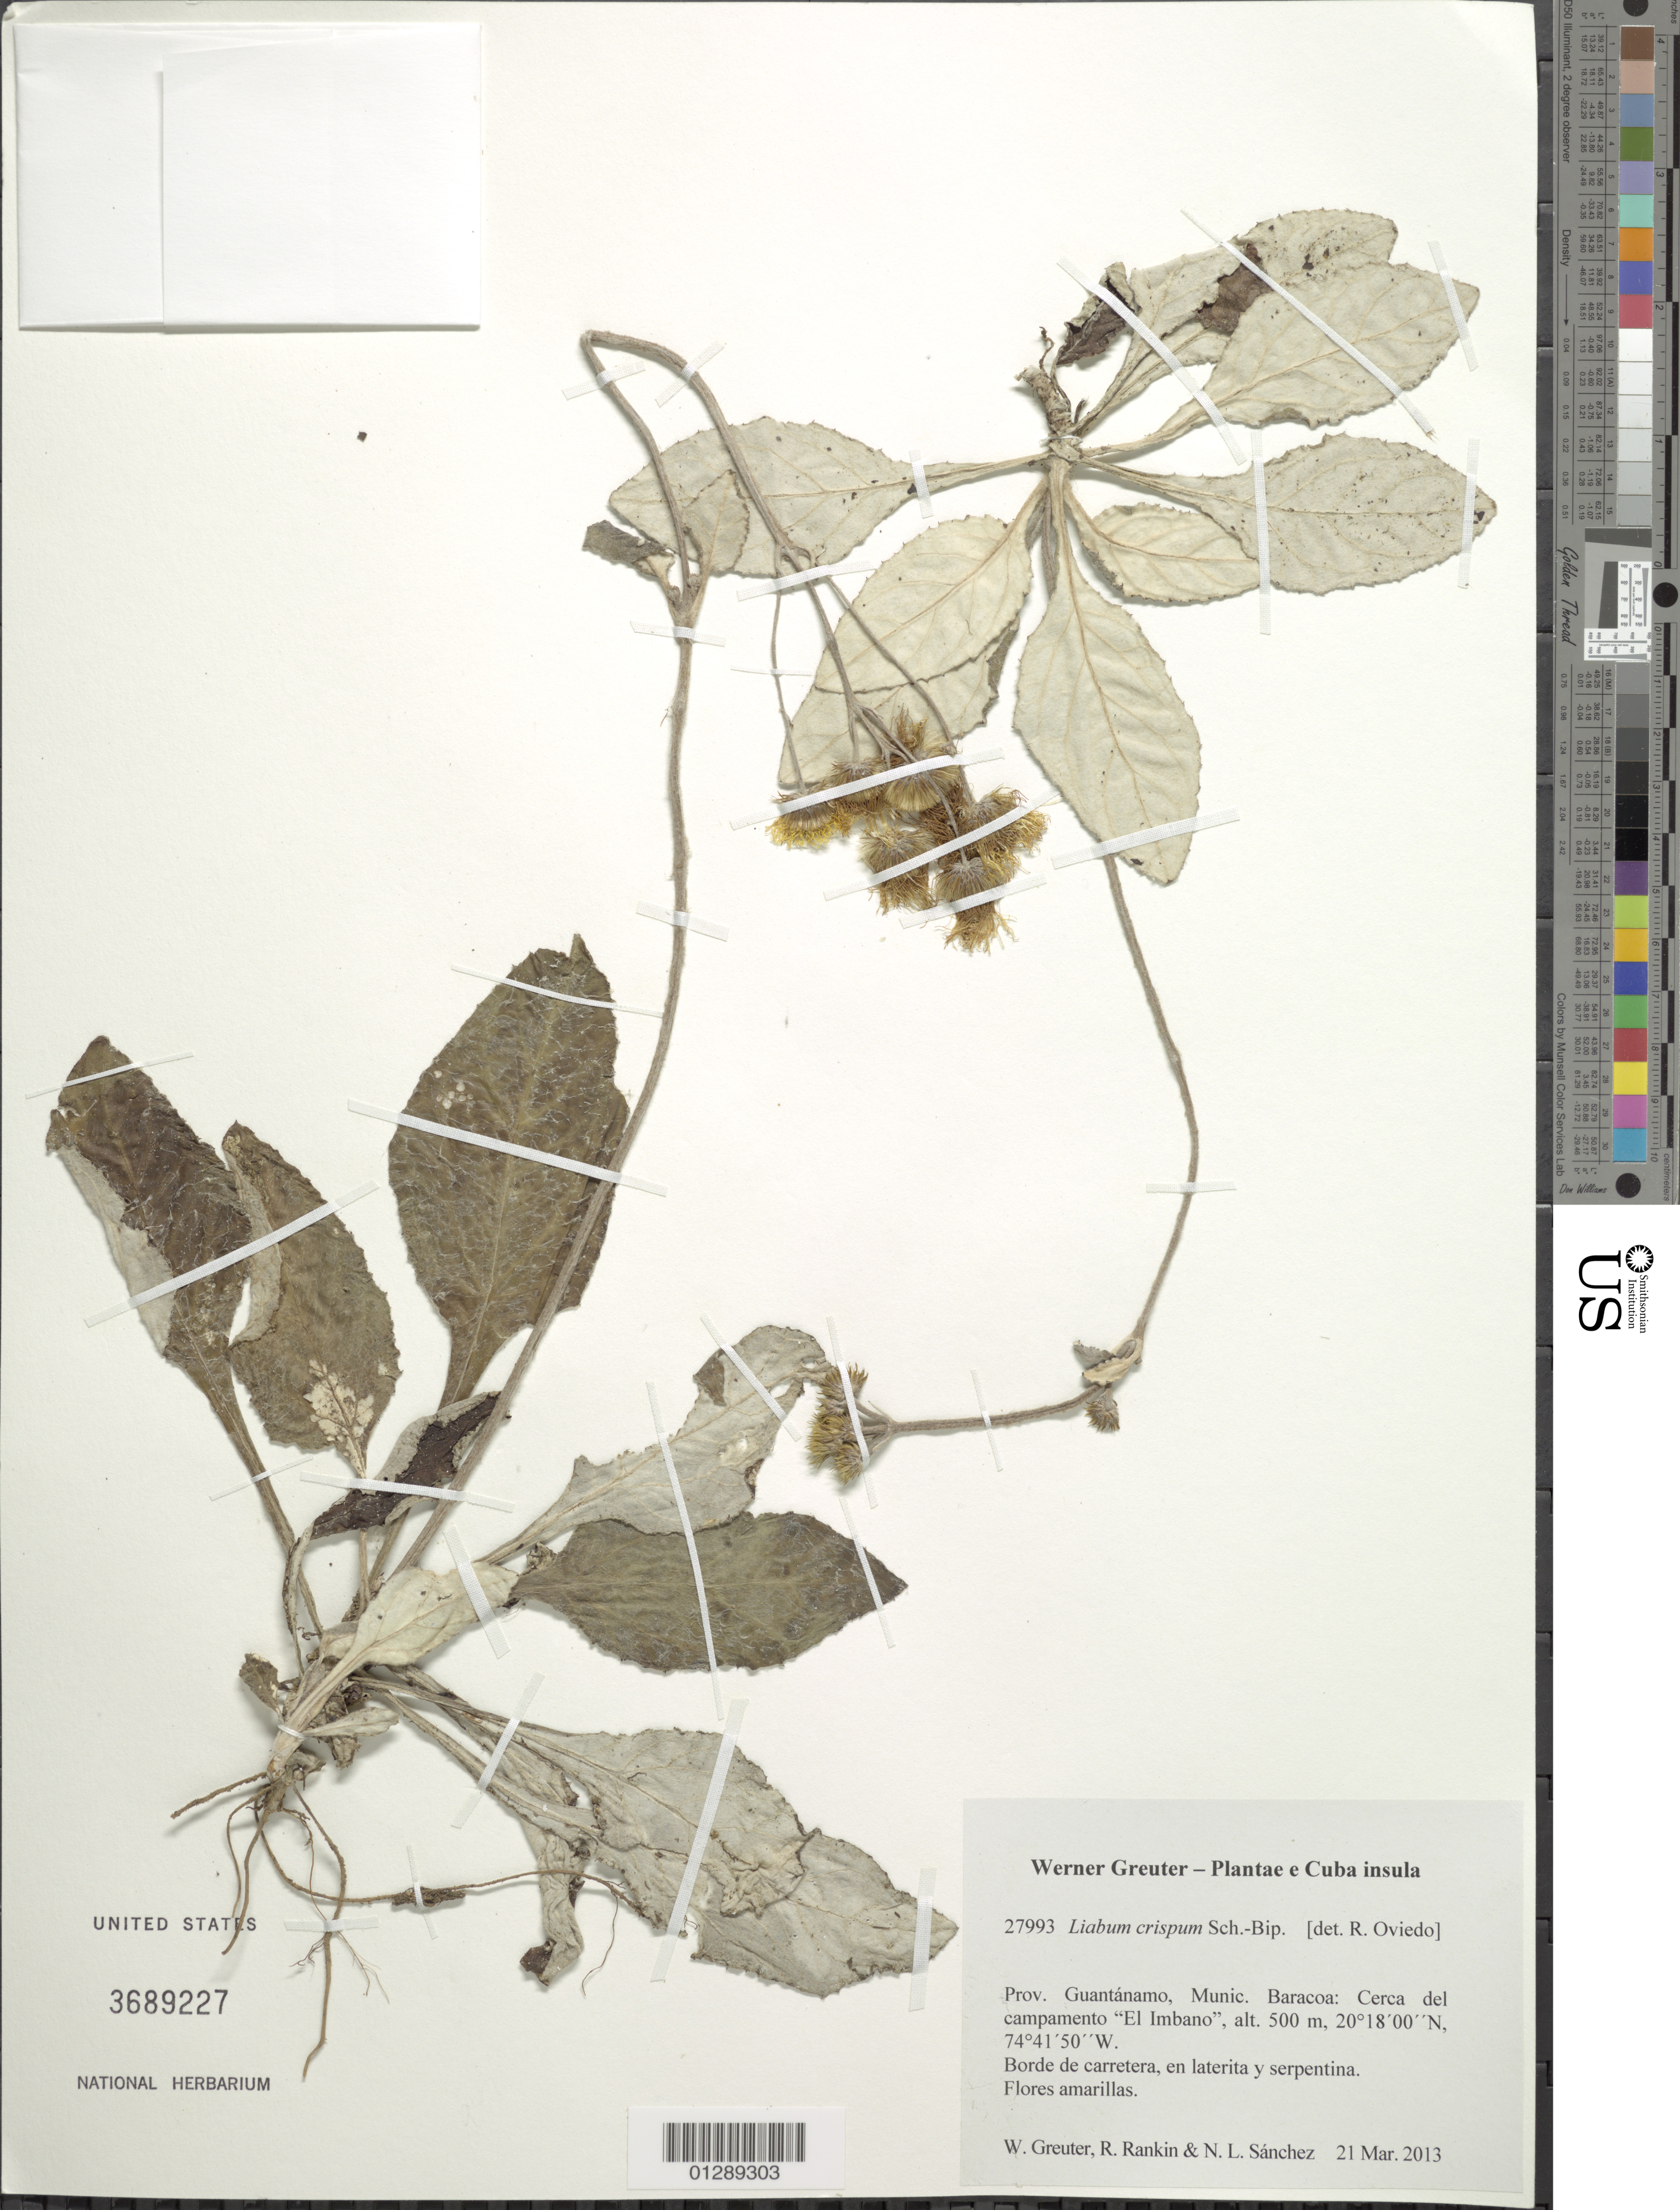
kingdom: Plantae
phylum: Tracheophyta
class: Magnoliopsida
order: Asterales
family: Asteraceae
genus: Liabum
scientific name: Liabum crispum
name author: Sch. Bip.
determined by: Oviedo, R.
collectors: W. R. Greuter, R. Rankin Rodriguez & N. Sanchez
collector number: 27993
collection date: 2013-03-21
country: Cuba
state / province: Guantanamo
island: Cuba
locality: Munic. Baracoa: cerca del campamento "El Imbano".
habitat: Borde de carretera, en laterita y serpentina.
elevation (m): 500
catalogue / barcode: US 3689227